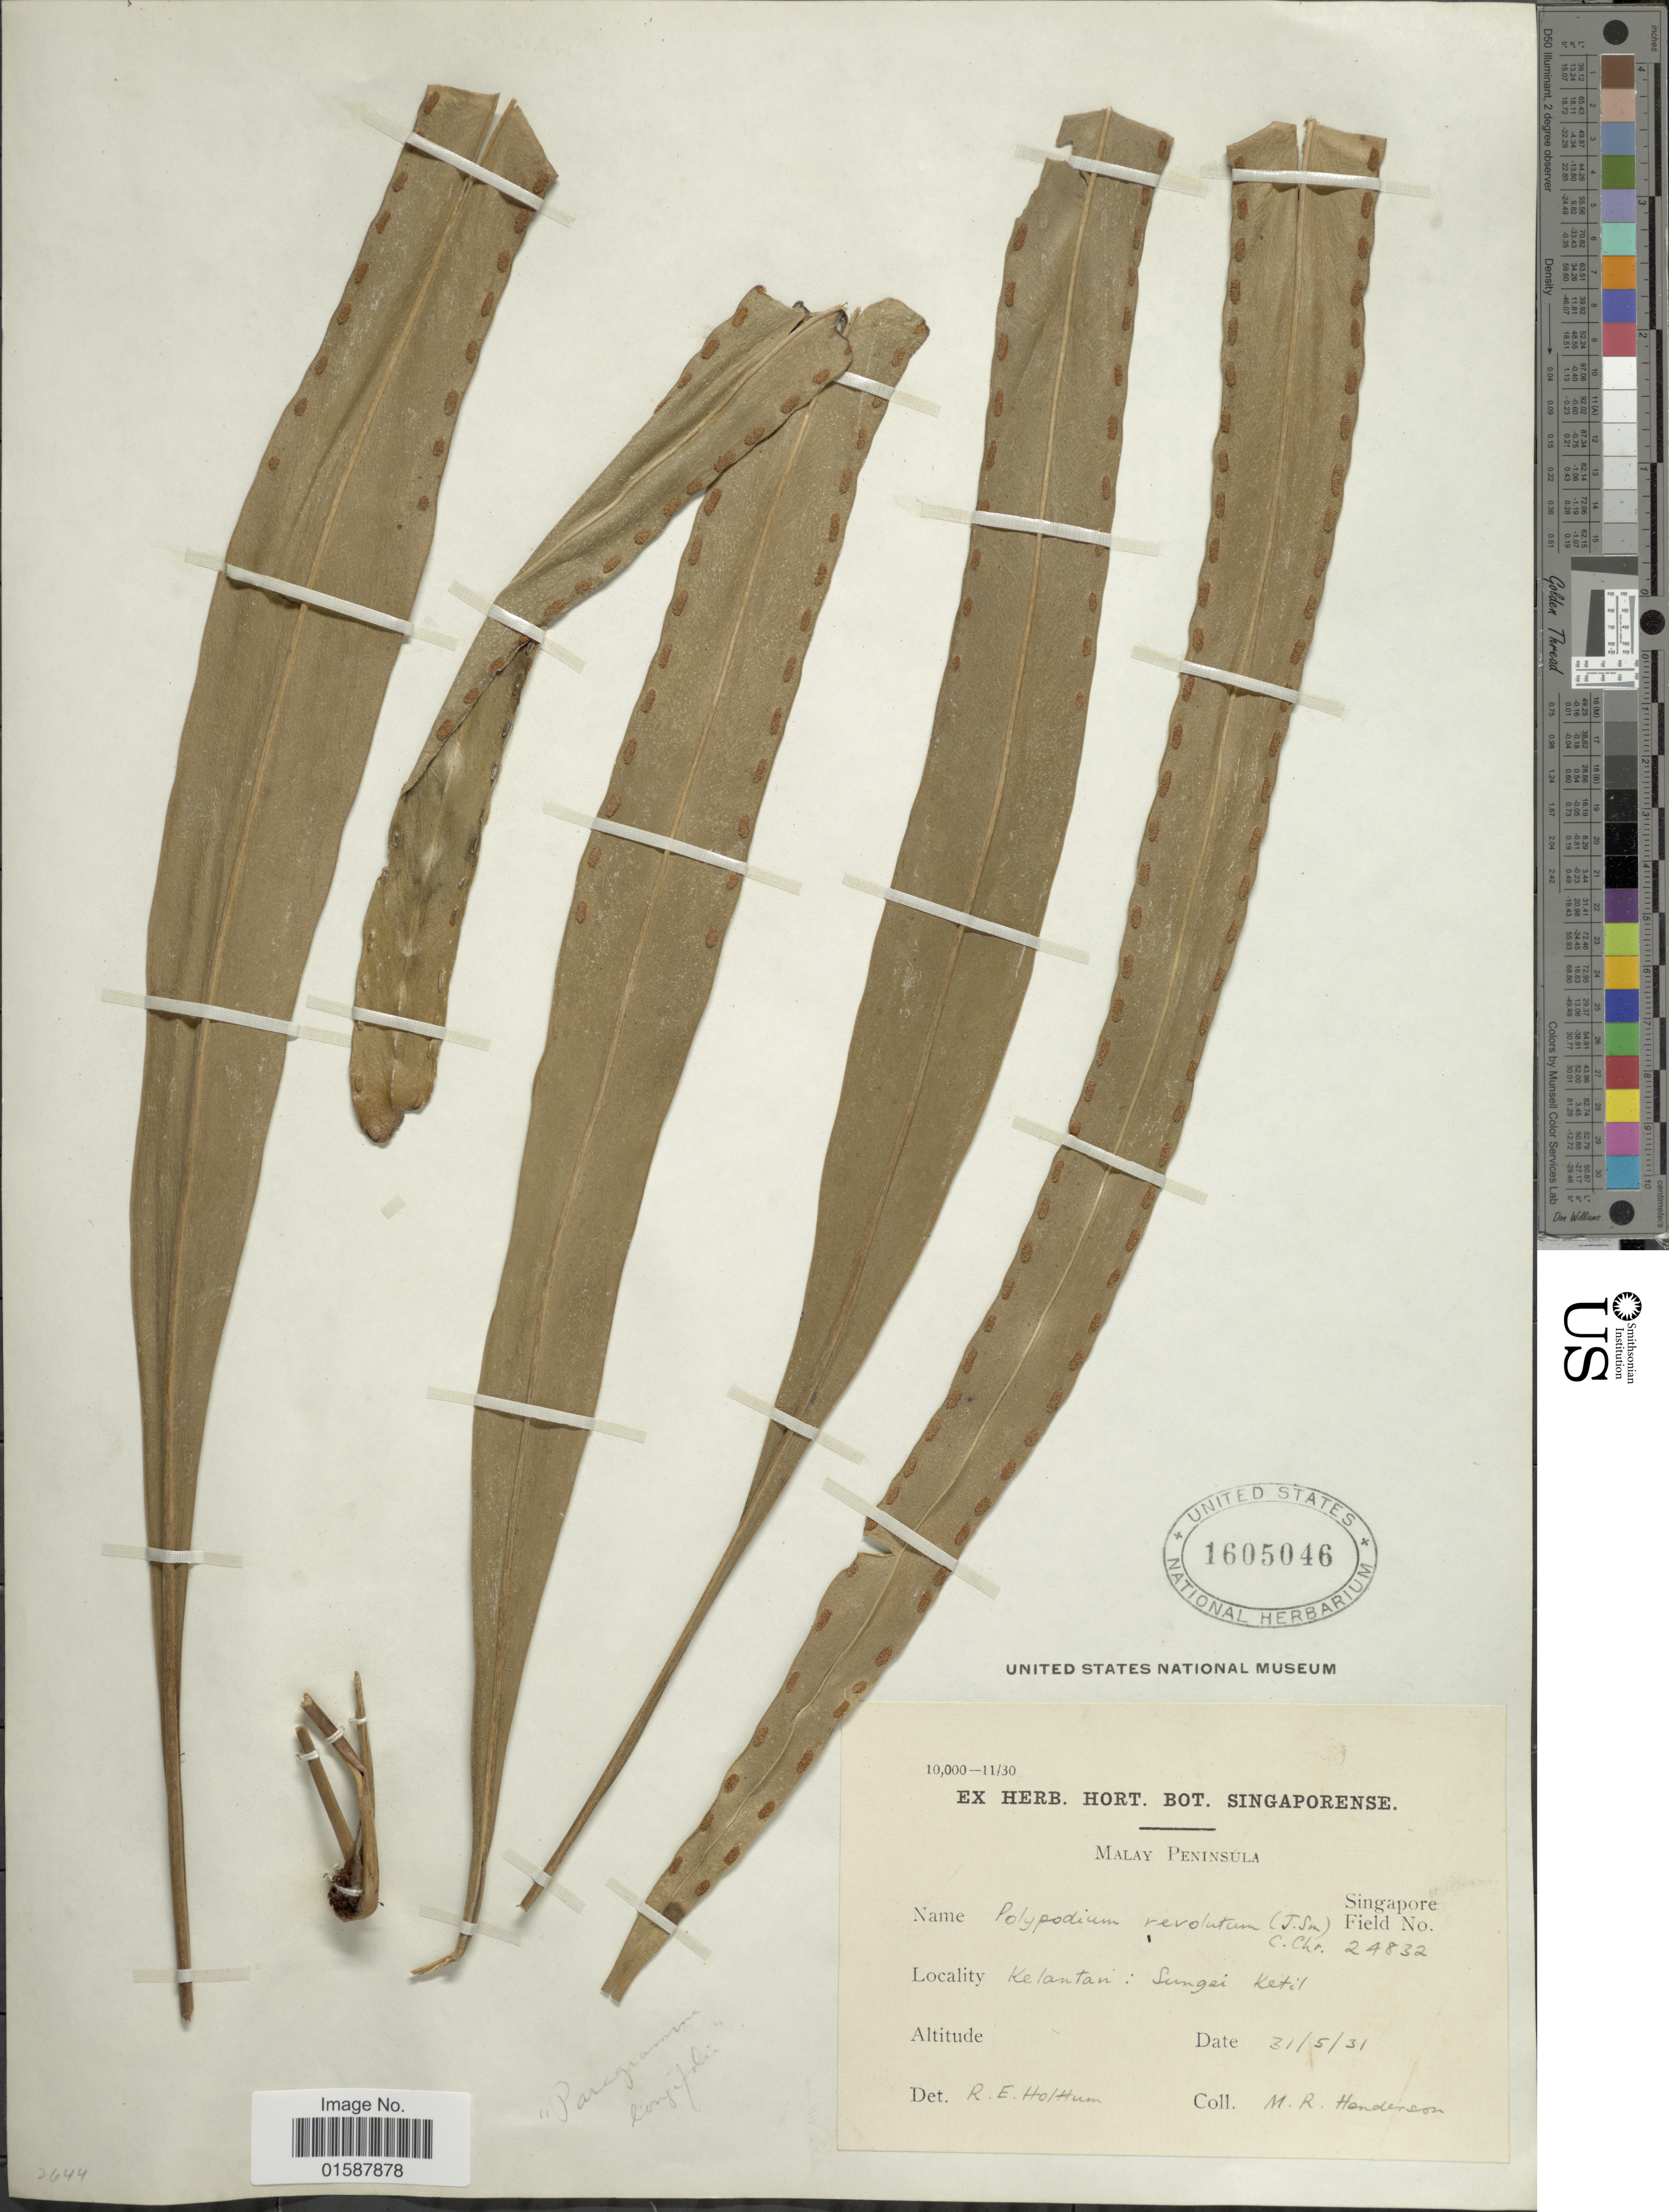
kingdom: Plantae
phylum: Tracheophyta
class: Polypodiopsida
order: Polypodiales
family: Polypodiaceae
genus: Lepisorus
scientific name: Lepisorus revoluta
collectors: M. Henderson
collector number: Singapore Field 24832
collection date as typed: Transcribed d/m/y: 31/5/31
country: Malaysia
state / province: Kelantan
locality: Malay Penisula. Sungei Ketil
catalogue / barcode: US 1605046